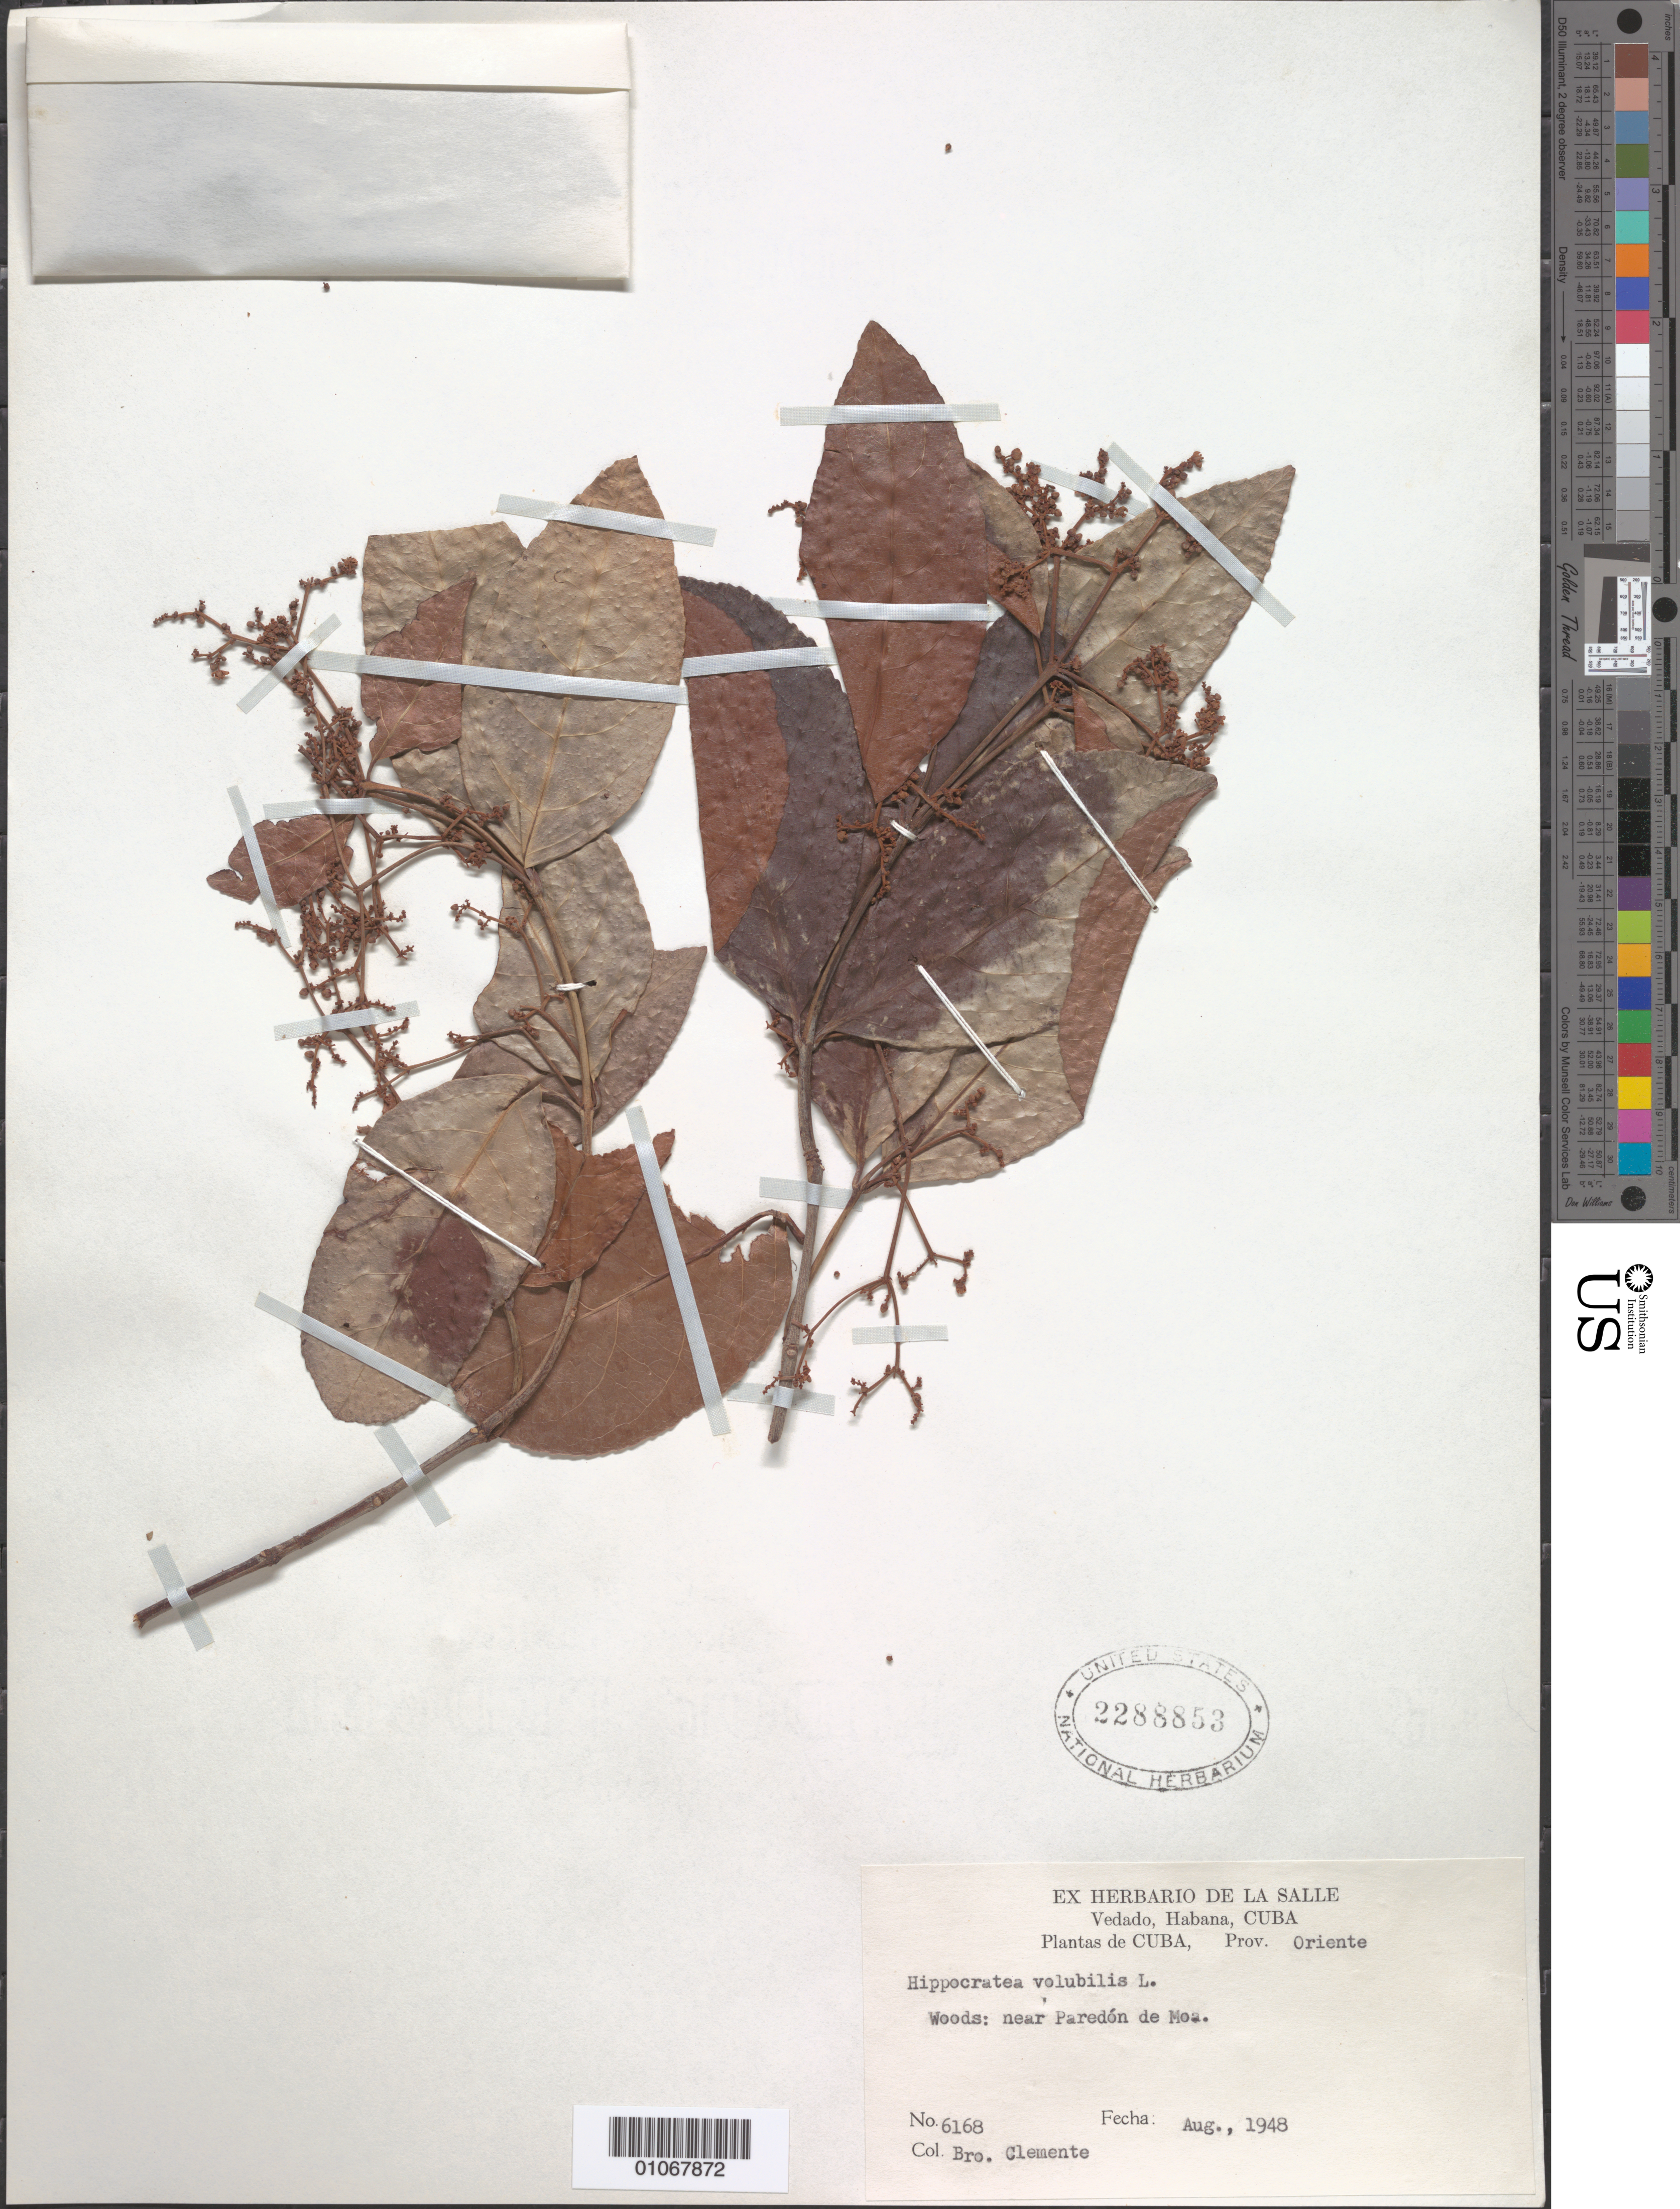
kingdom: Plantae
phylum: Tracheophyta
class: Magnoliopsida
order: Celastrales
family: Celastraceae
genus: Hippocratea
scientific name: Hippocratea volubilis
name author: L.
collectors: Bro. Clemente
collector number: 6168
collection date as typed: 01 Aug 1948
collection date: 1948-08-01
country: Cuba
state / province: Holguín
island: Cuba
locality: Woods: Near Paredon de Moa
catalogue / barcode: US 2288853